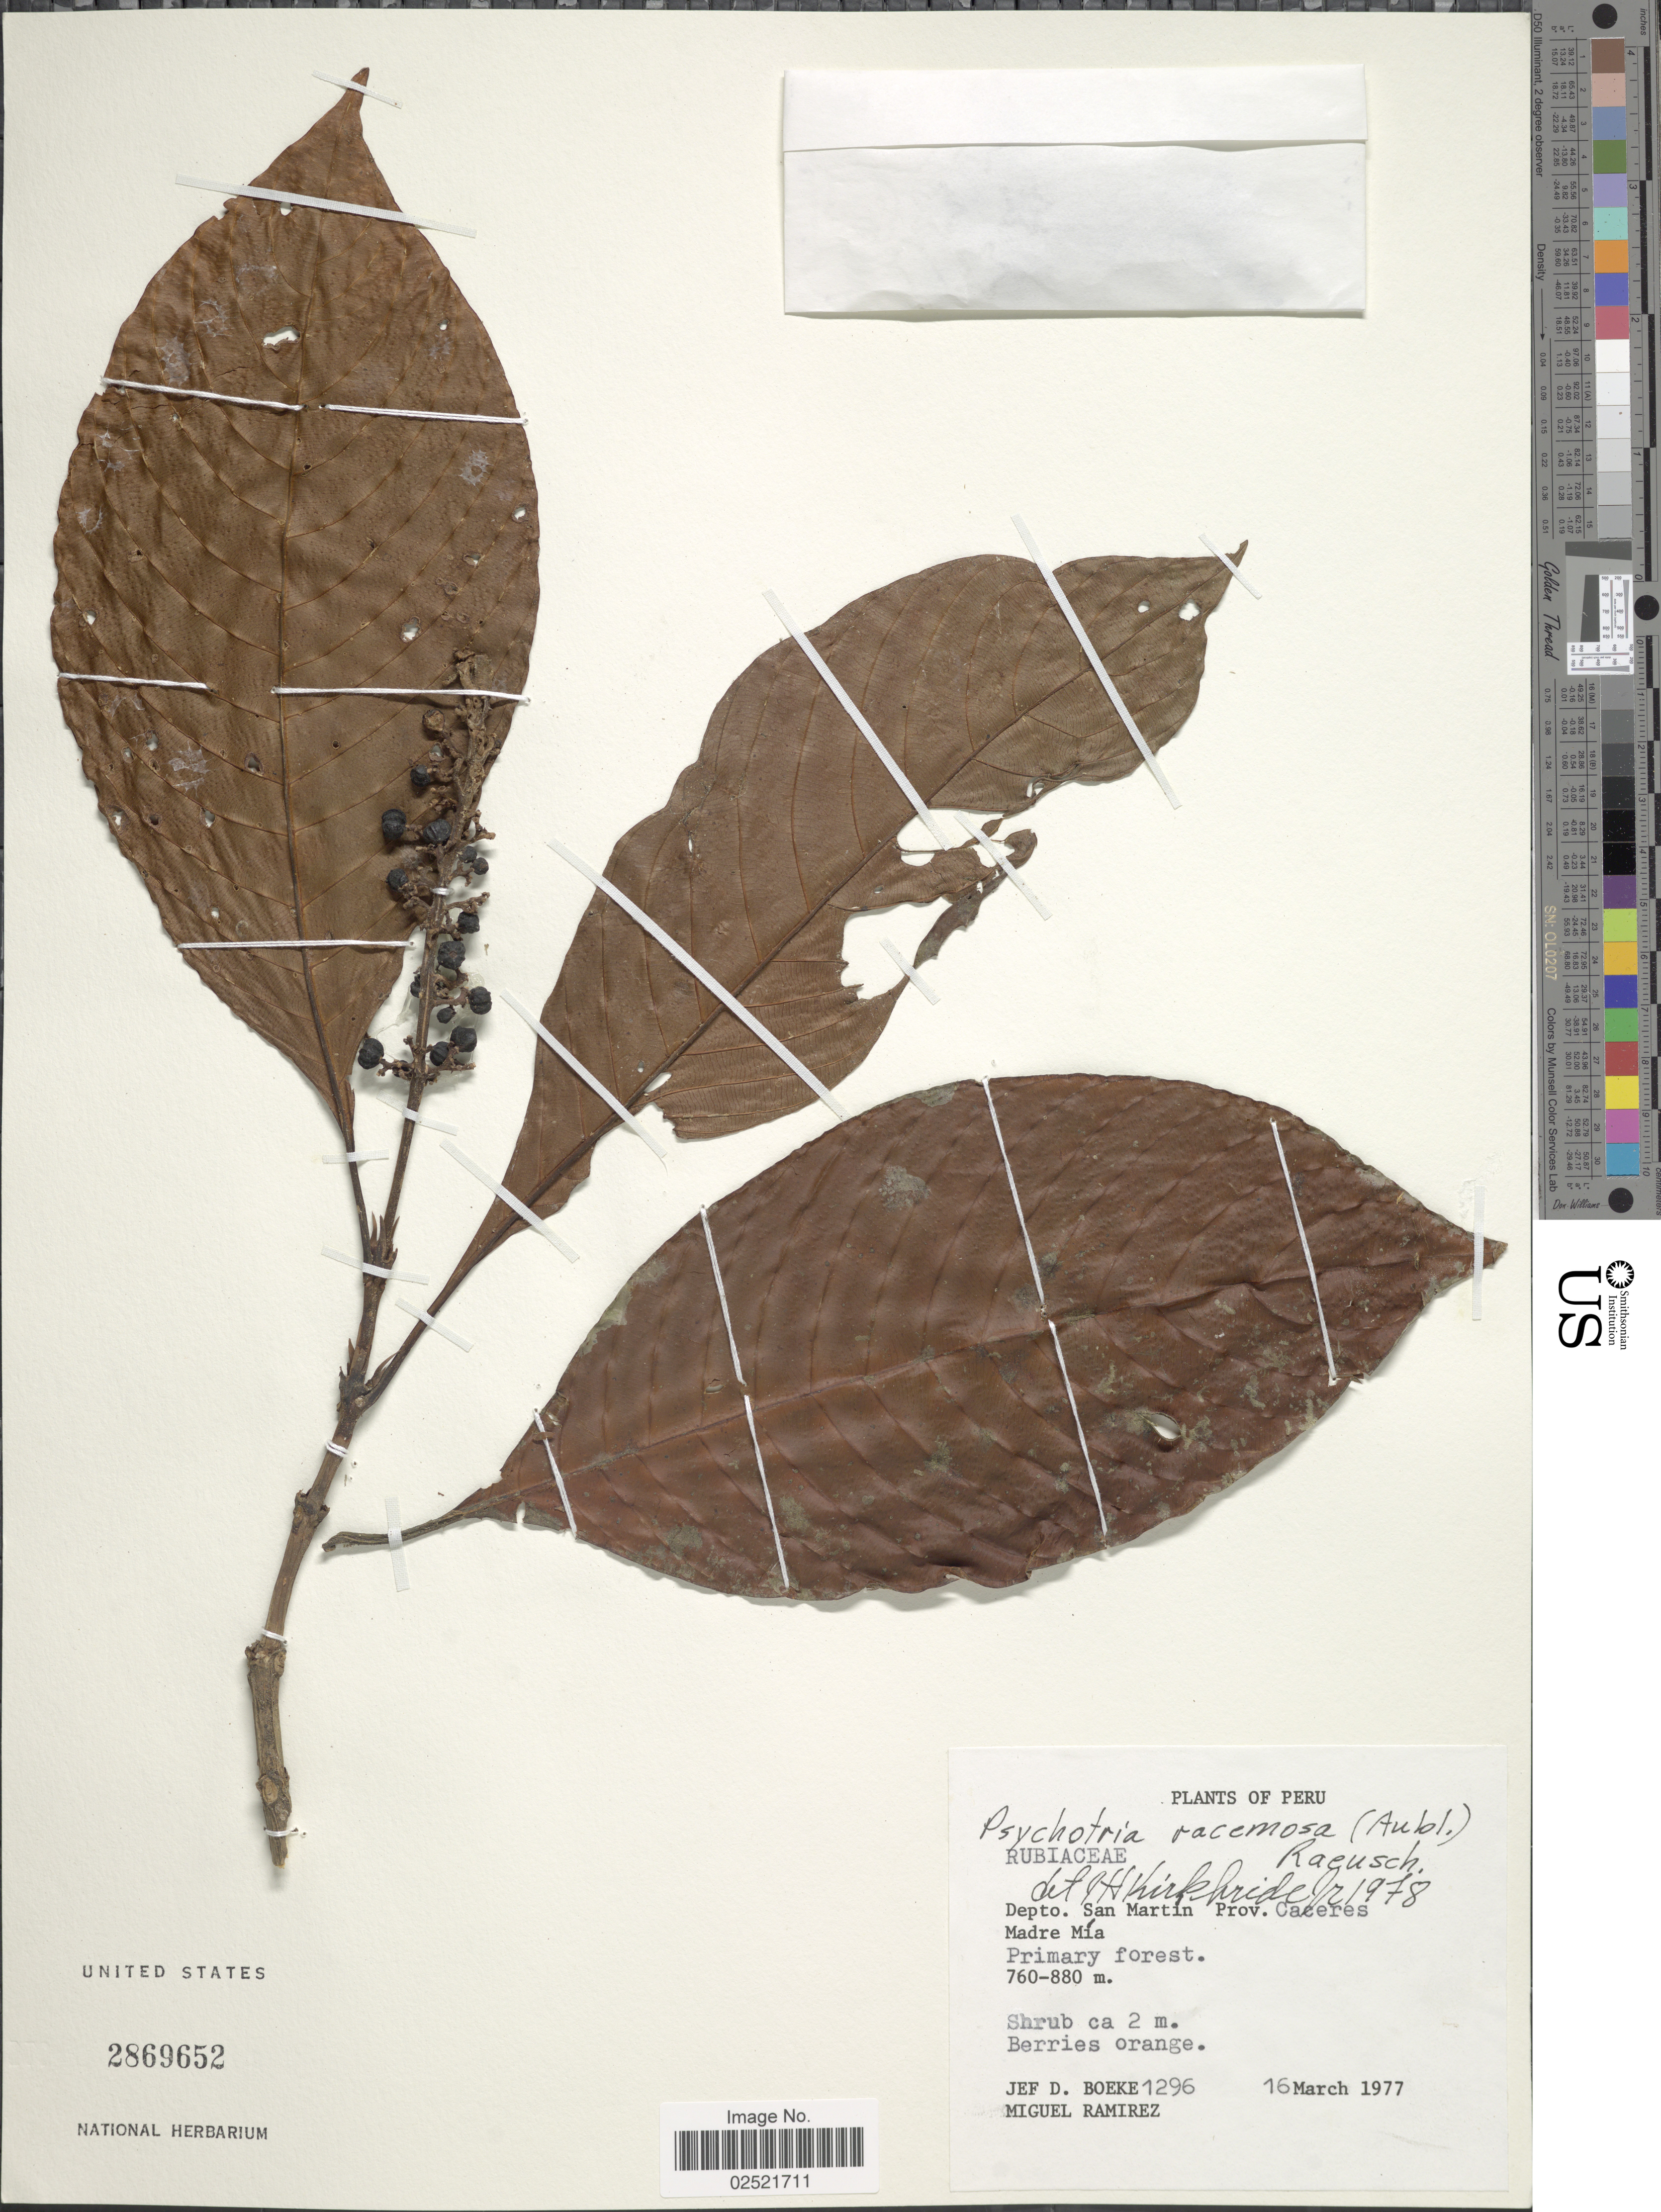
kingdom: Plantae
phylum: Tracheophyta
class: Magnoliopsida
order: Gentianales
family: Rubiaceae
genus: Psychotria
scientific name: Psychotria racemosa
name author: (Aubl.) Raeuschel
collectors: J. Boeke & M. Ramirez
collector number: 1296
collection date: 1977-03-16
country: Peru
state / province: San Martín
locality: Prov. Caceres, Madre Mia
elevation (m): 760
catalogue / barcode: US 2869652